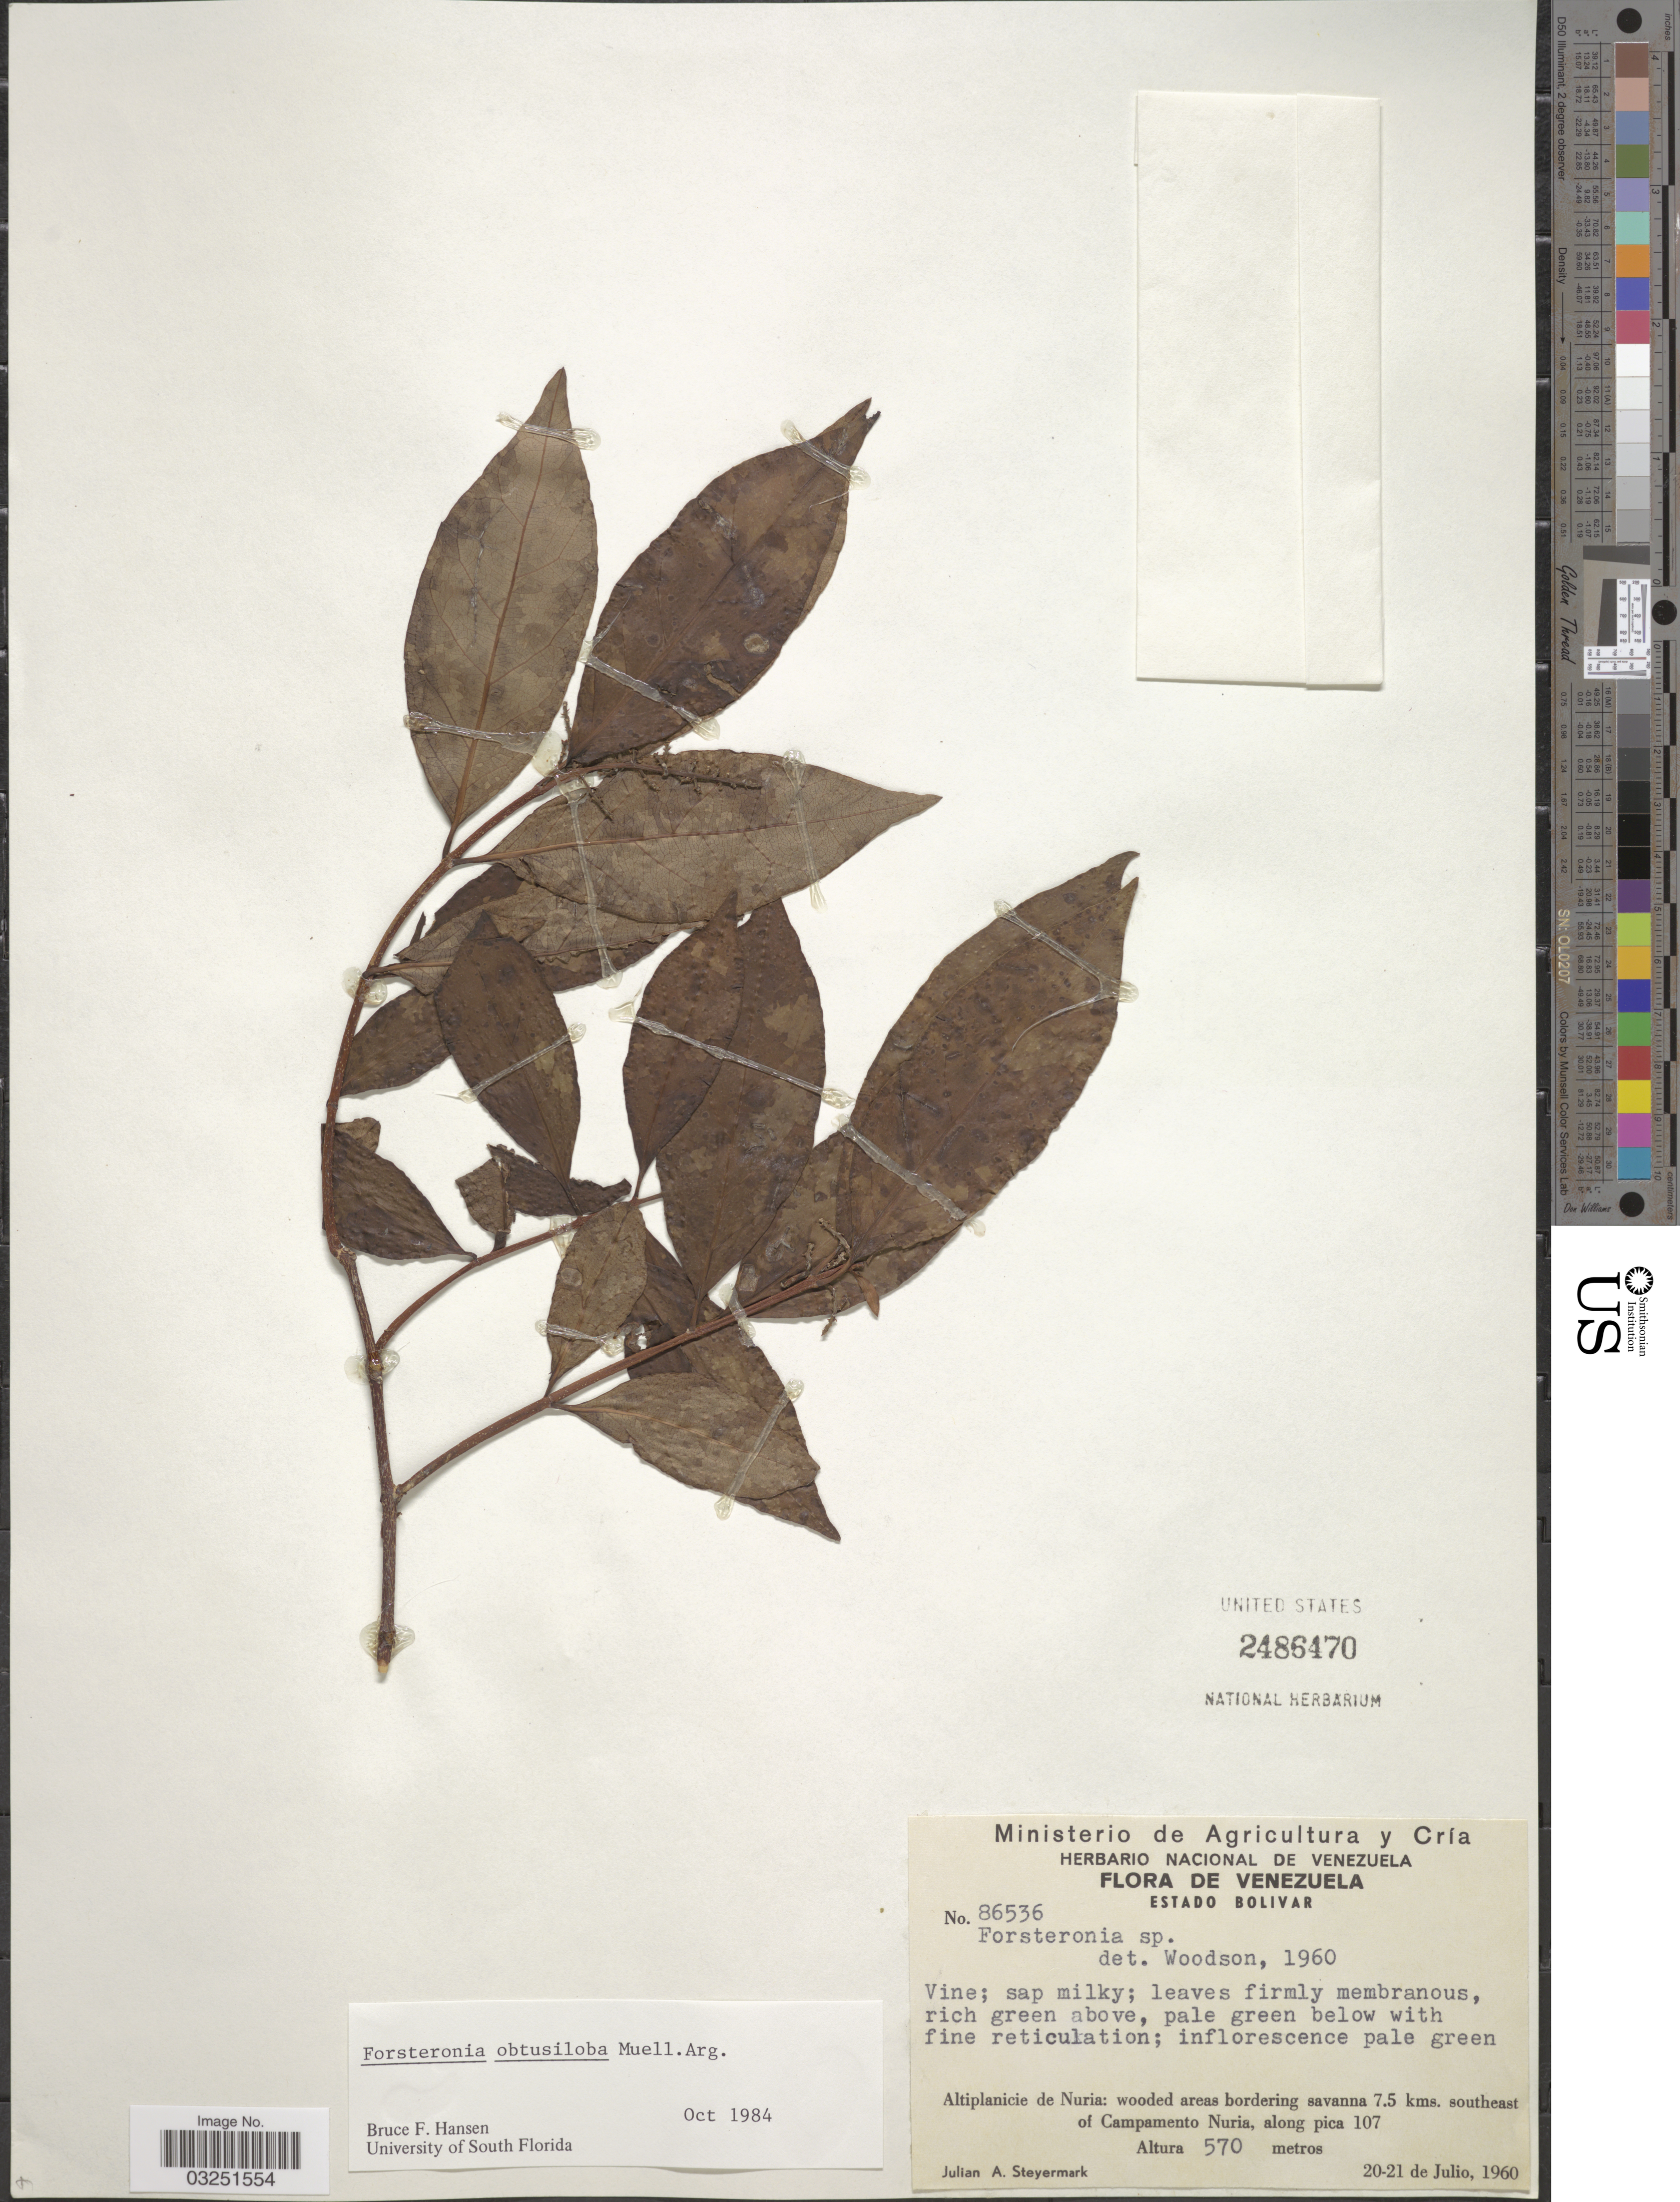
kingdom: Plantae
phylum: Tracheophyta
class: Magnoliopsida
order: Gentianales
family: Apocynaceae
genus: Forsteronia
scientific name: Forsteronia obtusiloba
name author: Müll. Arg.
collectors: J. Steyermark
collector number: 86536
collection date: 1960-07-20/1960-07-21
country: Venezuela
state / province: Bolivar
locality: Altiplanicie de Nuria: wooded areas bordering savanna 7.5 kms. southeast of Campamento Nuria, along pica 107.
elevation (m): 570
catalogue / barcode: US 2486470